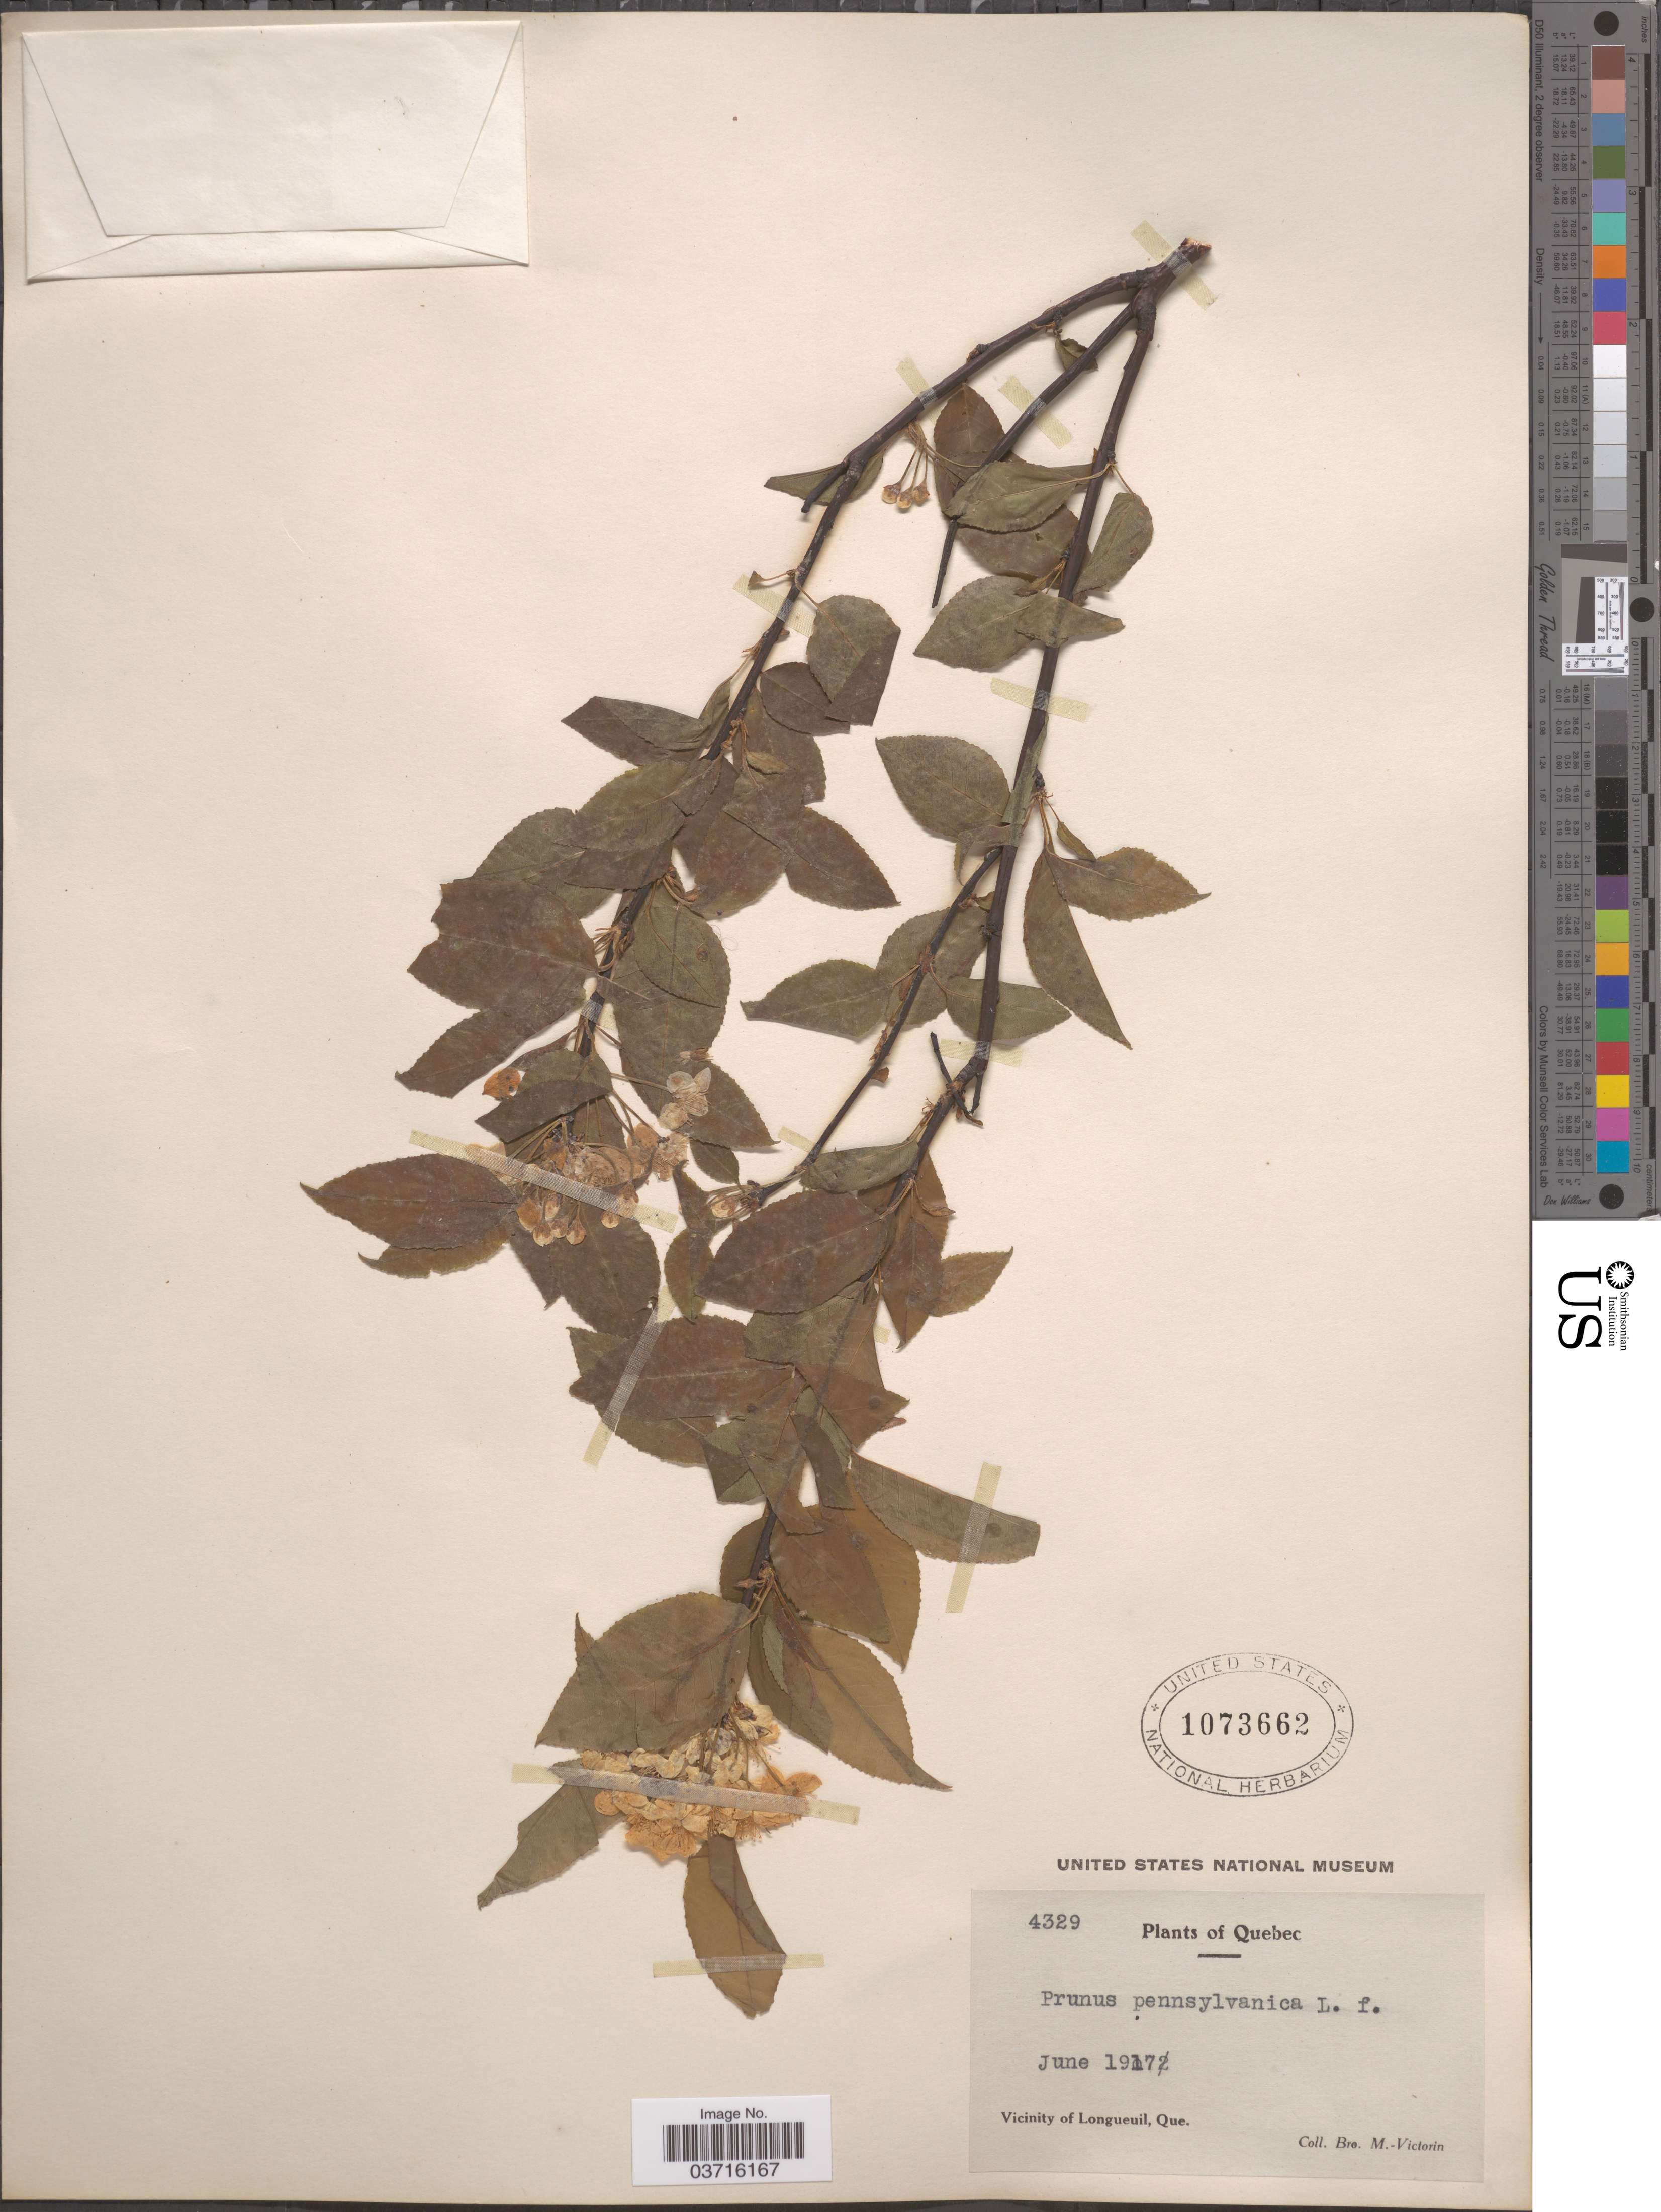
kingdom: Plantae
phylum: Tracheophyta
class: Magnoliopsida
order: Rosales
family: Rosaceae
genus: Prunus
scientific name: Prunus pensylvanica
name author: L. f.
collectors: Fr. Marie-Victorin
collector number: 4329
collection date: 1917-06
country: Canada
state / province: Quebec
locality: Vicinity of Longueuil.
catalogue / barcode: US 1073662